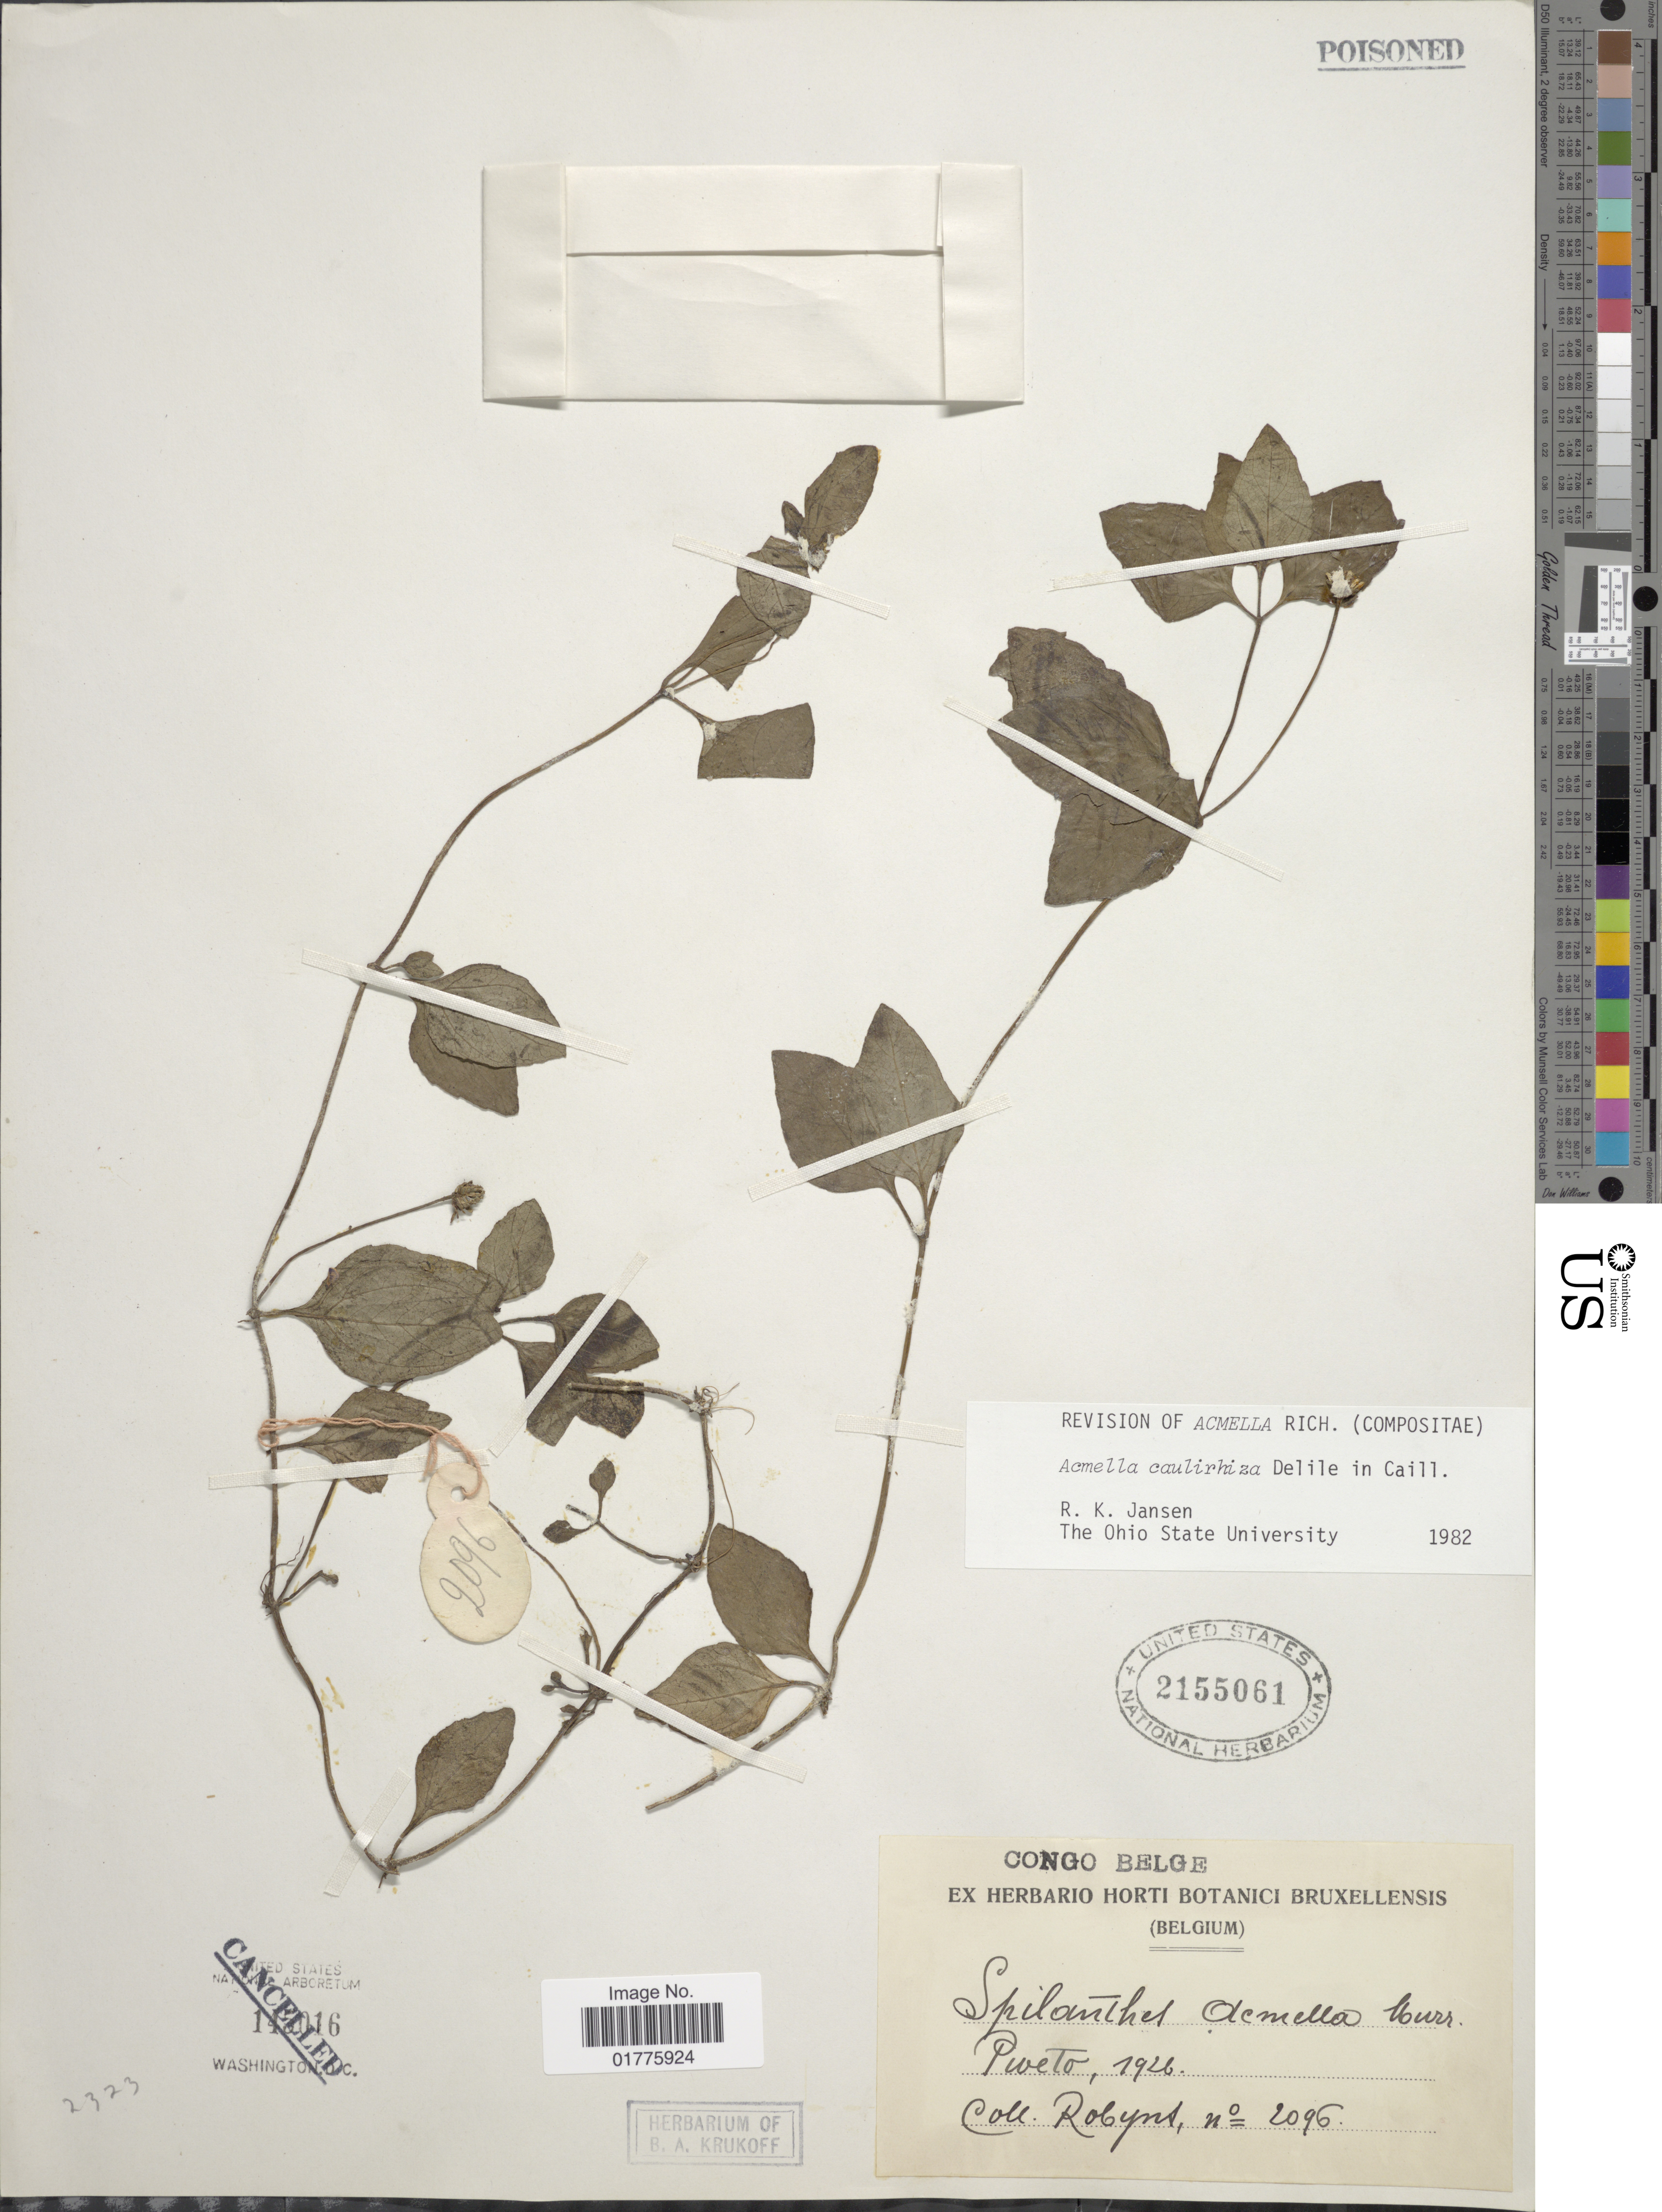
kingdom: Plantae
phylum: Tracheophyta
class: Magnoliopsida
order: Asterales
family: Asteraceae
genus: Acmella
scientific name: Acmella caulirhiza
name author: Delile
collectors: -. Robyns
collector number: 2096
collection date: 1926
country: Congo, Democratic Republic of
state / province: Haut-Katanga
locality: Piveto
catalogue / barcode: US 2155061